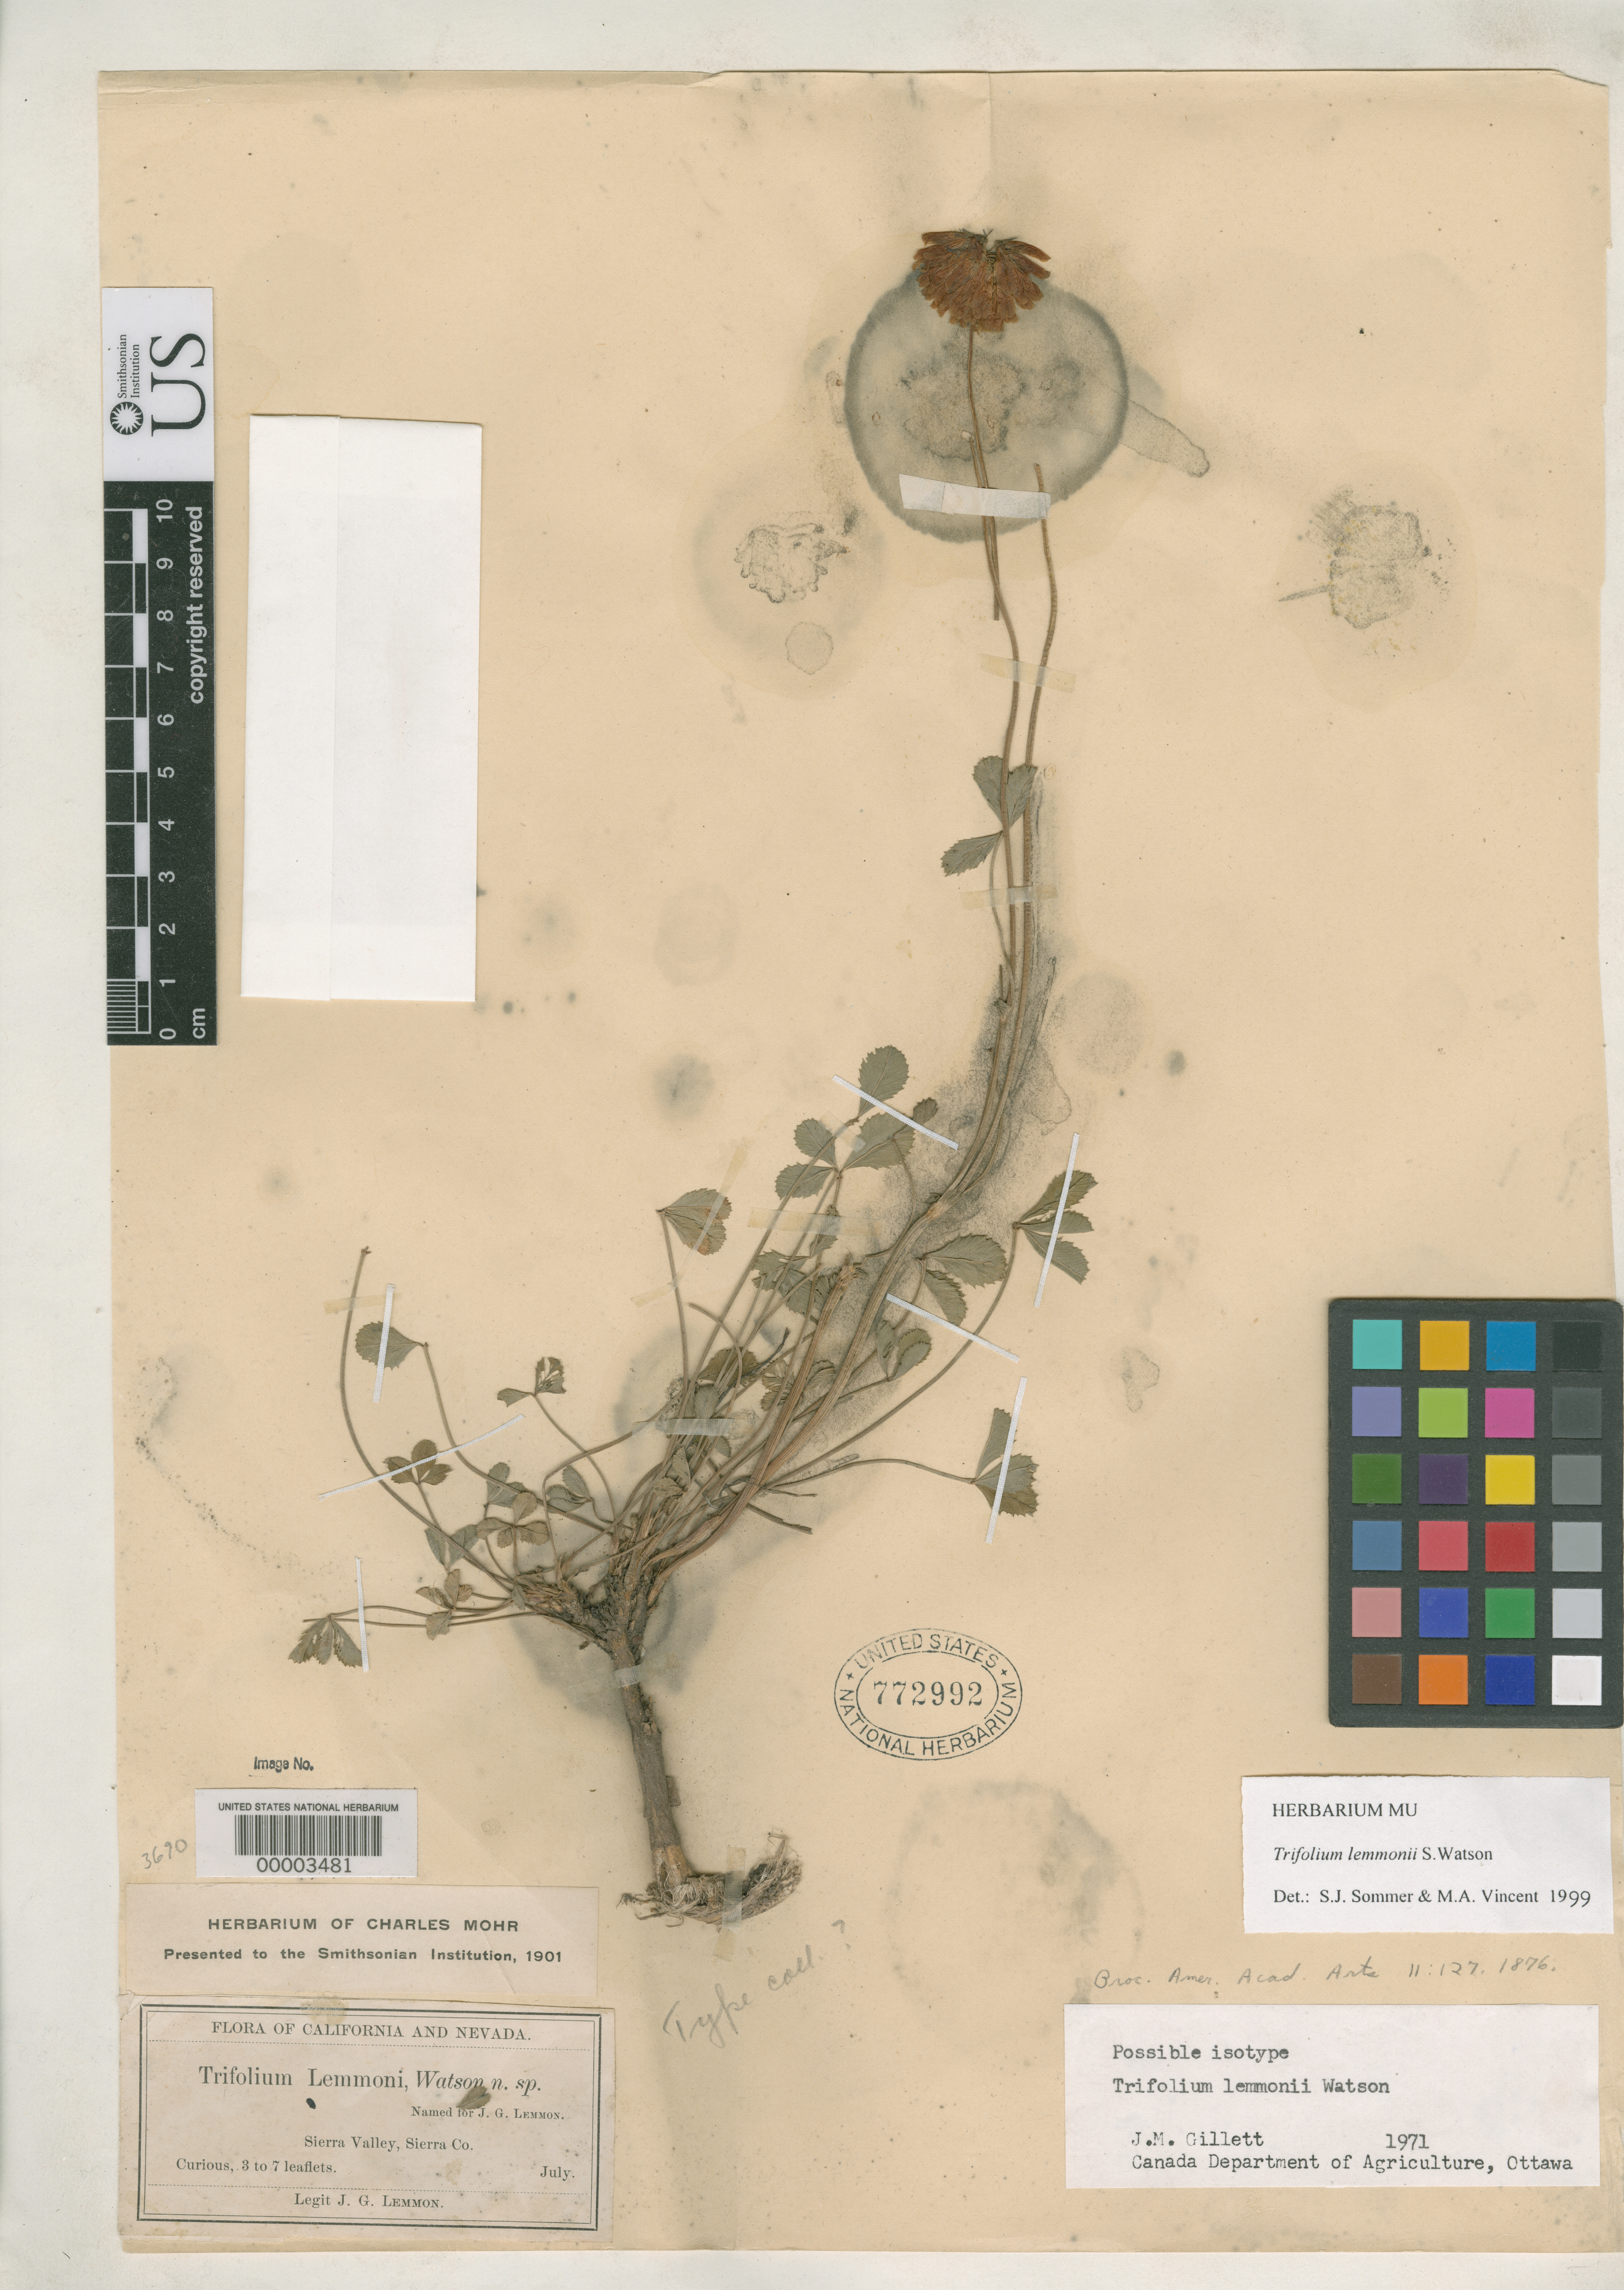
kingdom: Plantae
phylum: Tracheophyta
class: Magnoliopsida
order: Fabales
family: Fabaceae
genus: Trifolium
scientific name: Trifolium lemmonii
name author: S. Watson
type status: Isotype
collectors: J. G. Lemmon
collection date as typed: Jul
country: United States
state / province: California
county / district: Sierra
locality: Sierra Valley.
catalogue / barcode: US 772992